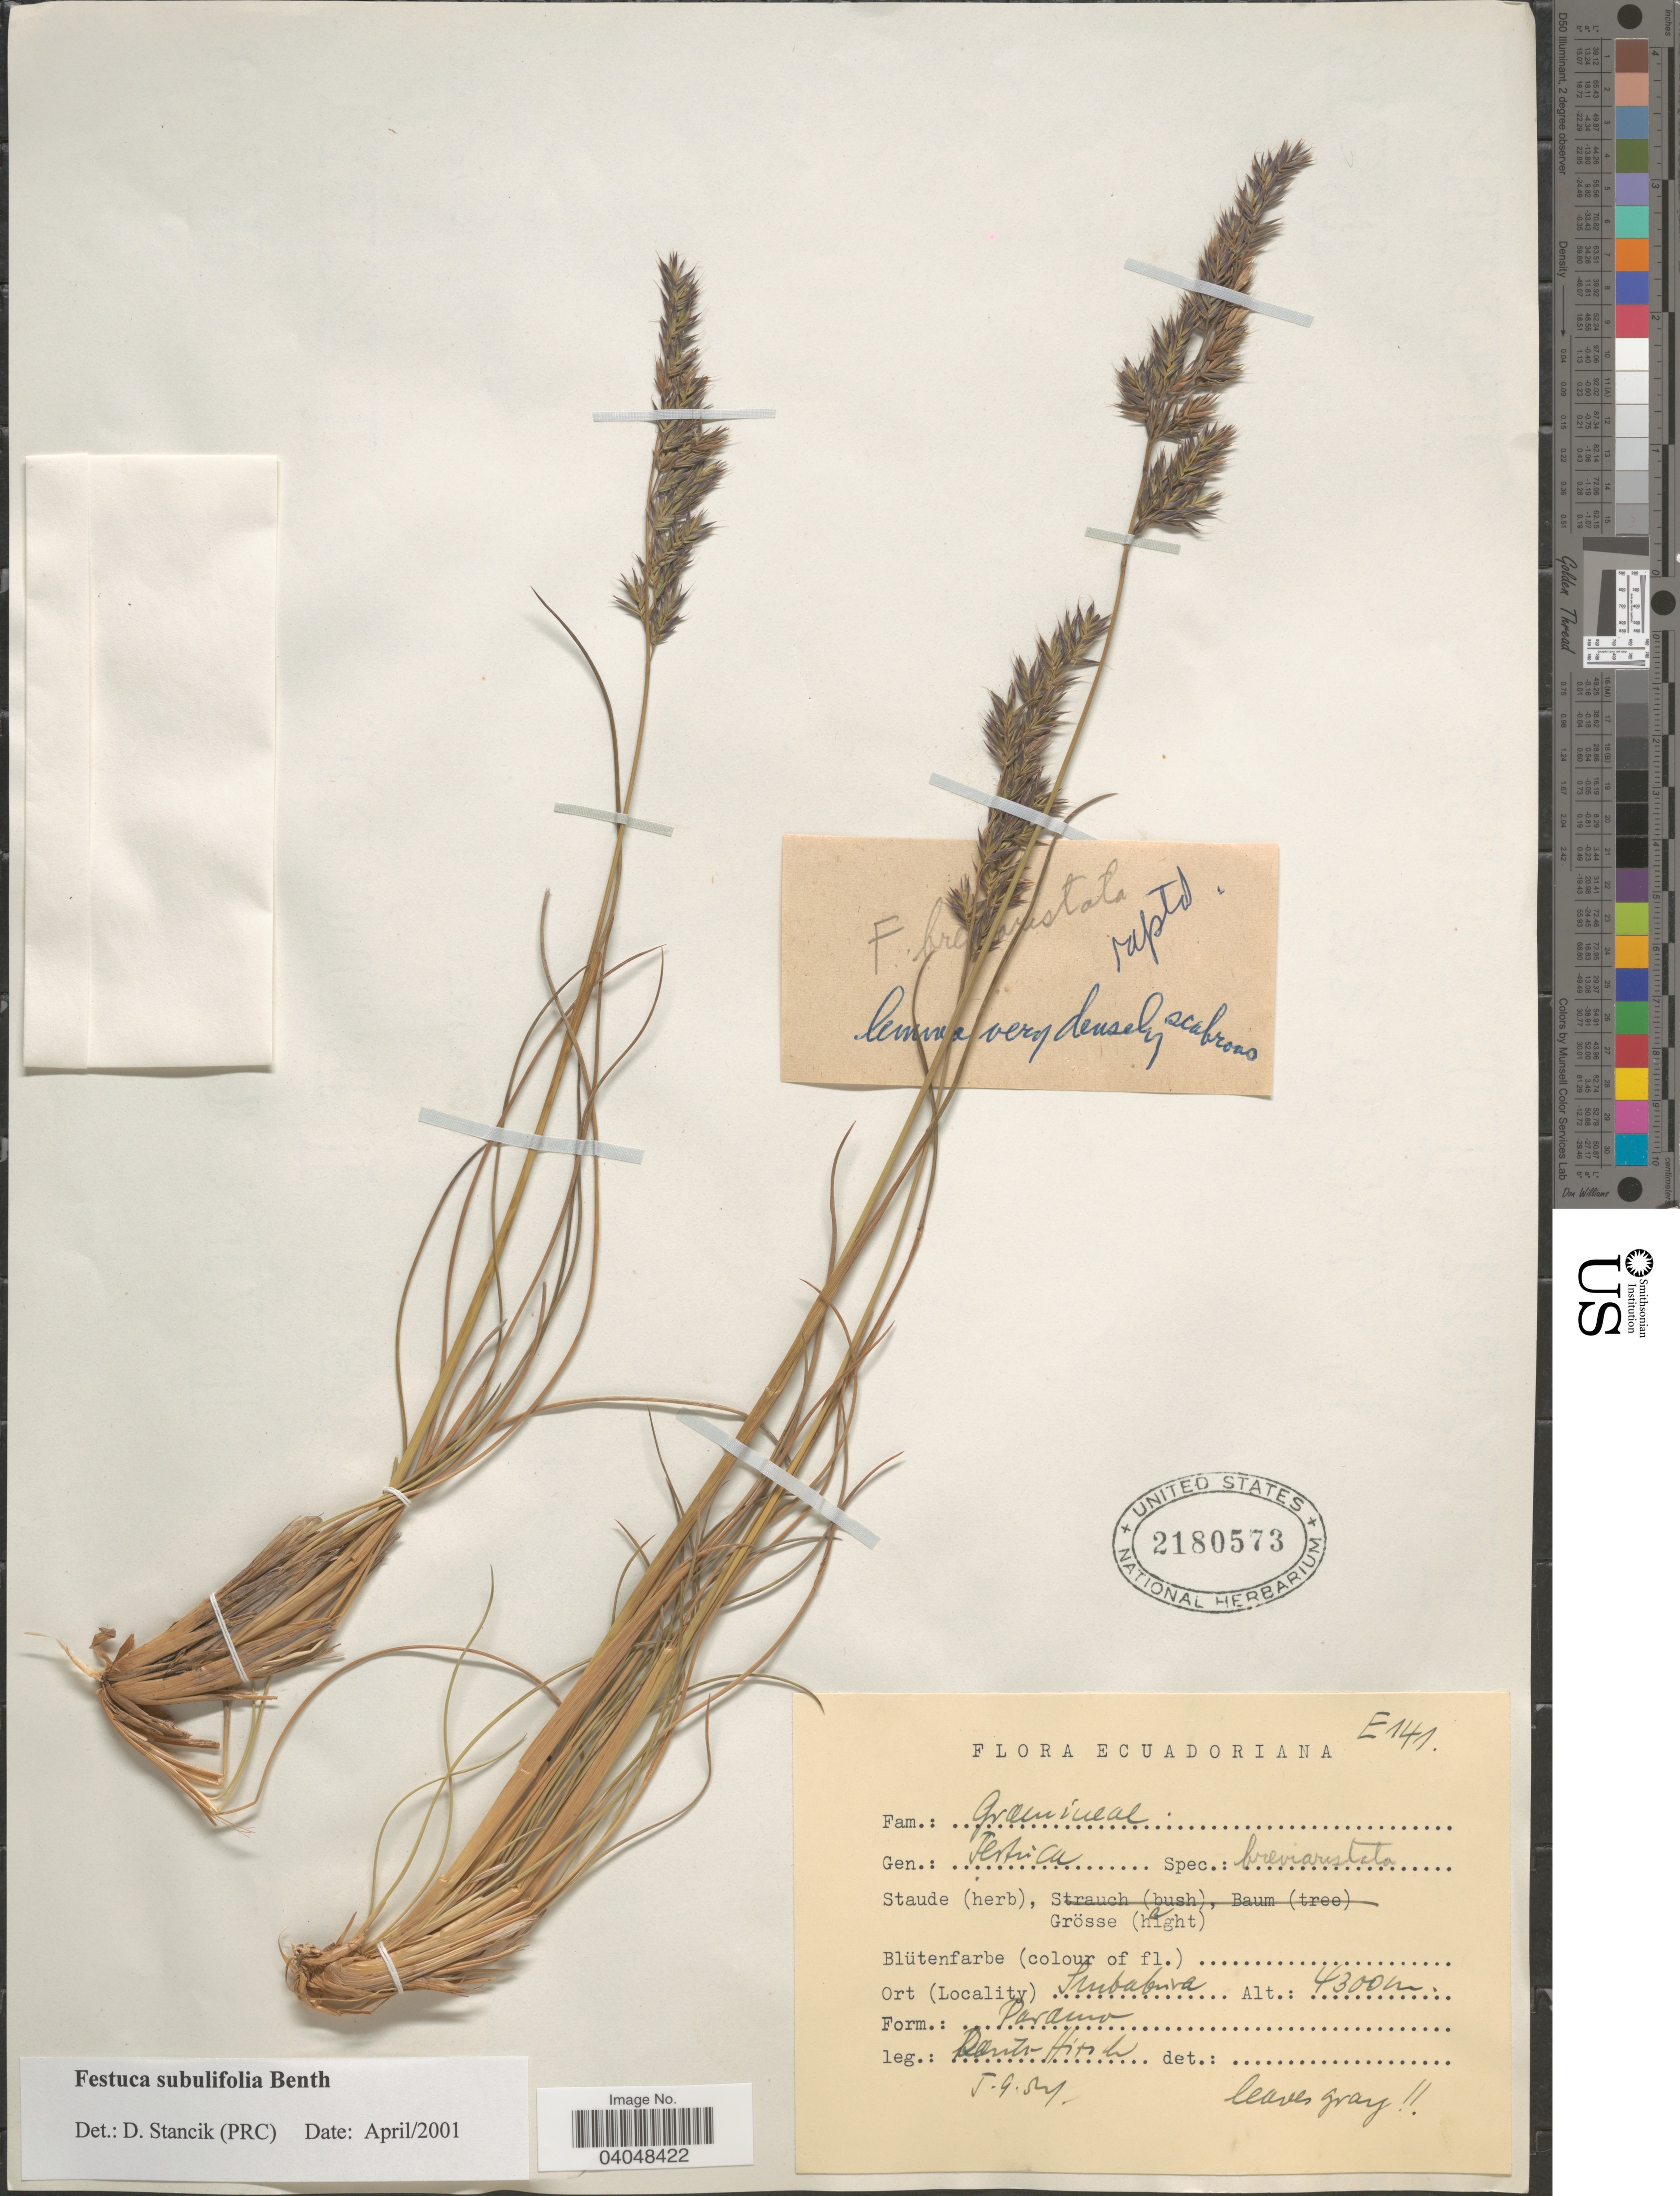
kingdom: Plantae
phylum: Tracheophyta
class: Liliopsida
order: Poales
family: Poaceae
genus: Festuca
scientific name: Festuca subulifolia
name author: Benth.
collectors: W. Rauh & G. Hirsch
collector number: E141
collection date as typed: Transcribed d/m/y: 5/9/57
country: Ecuador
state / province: Imbabura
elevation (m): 4300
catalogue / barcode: US 2180573